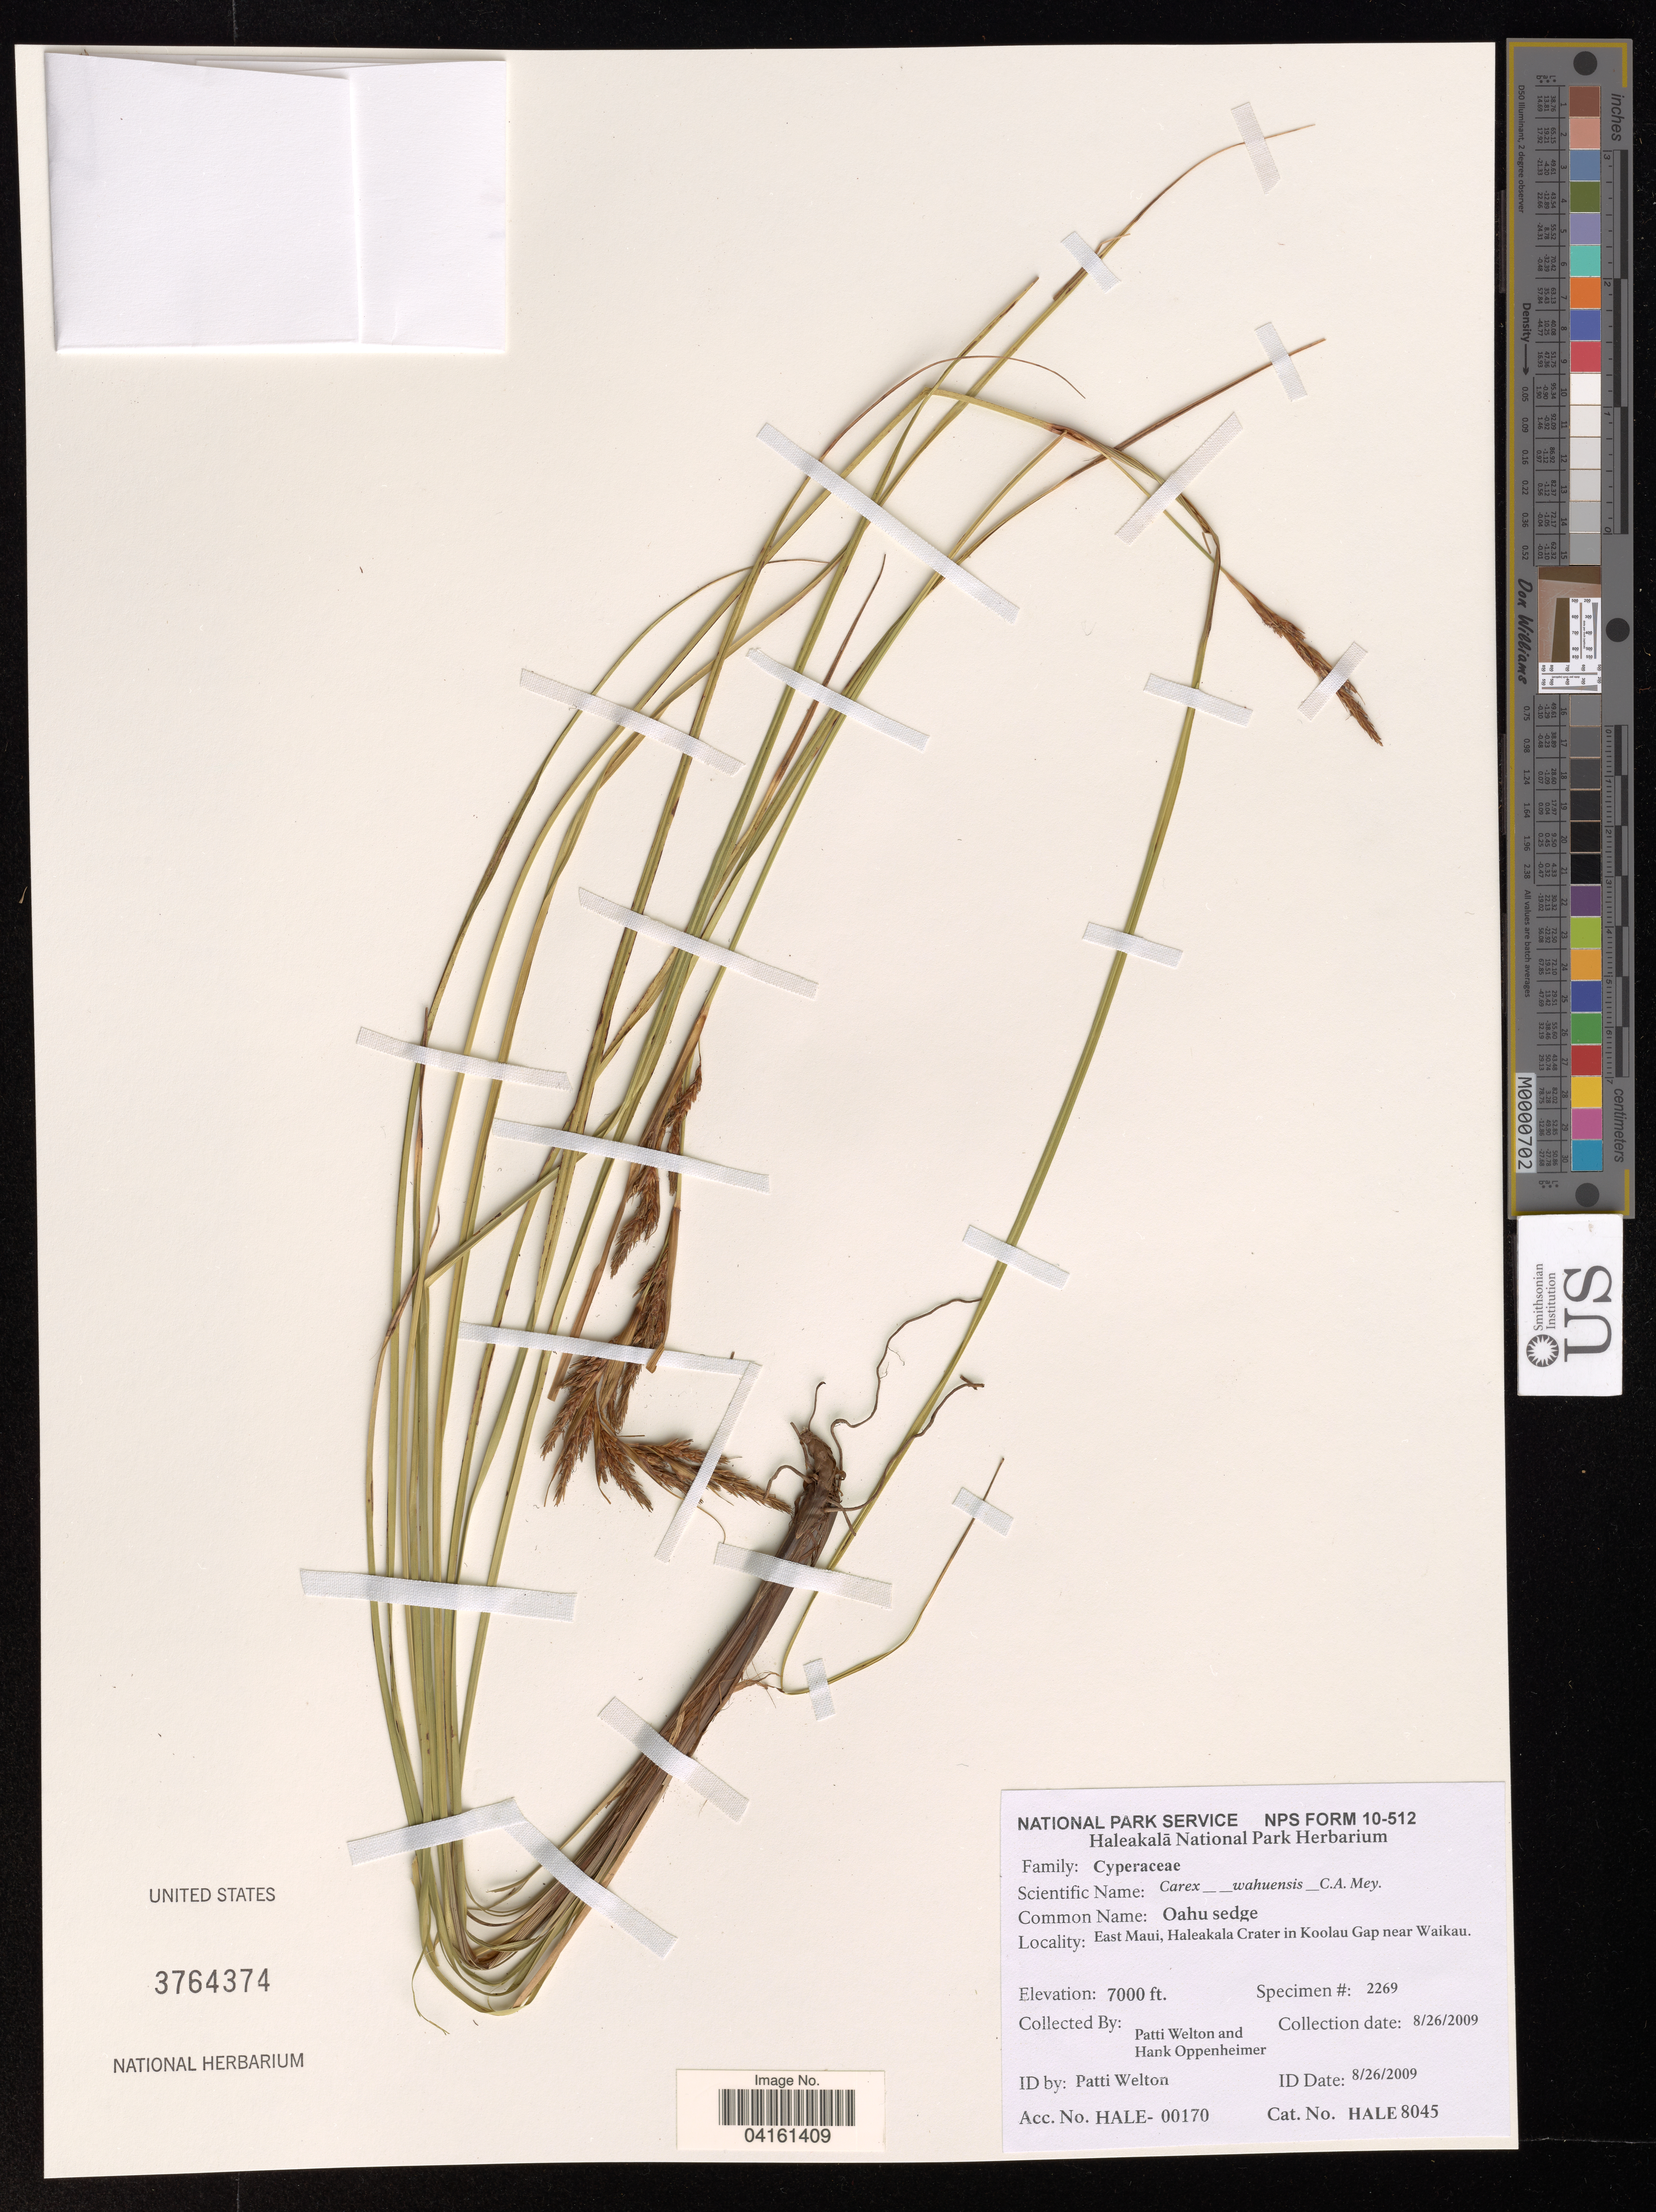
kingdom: Plantae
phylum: Tracheophyta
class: Liliopsida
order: Poales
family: Cyperaceae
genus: Carex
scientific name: Carex wahuensis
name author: C.A. Mey.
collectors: P. Welton & H. Oppenheimer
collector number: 2269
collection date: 2009-08-26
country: United States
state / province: Hawaii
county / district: Maui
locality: East Maui, Haleakala Crater in Koolau Gap near Waikau.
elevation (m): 2134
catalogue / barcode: US 3764374